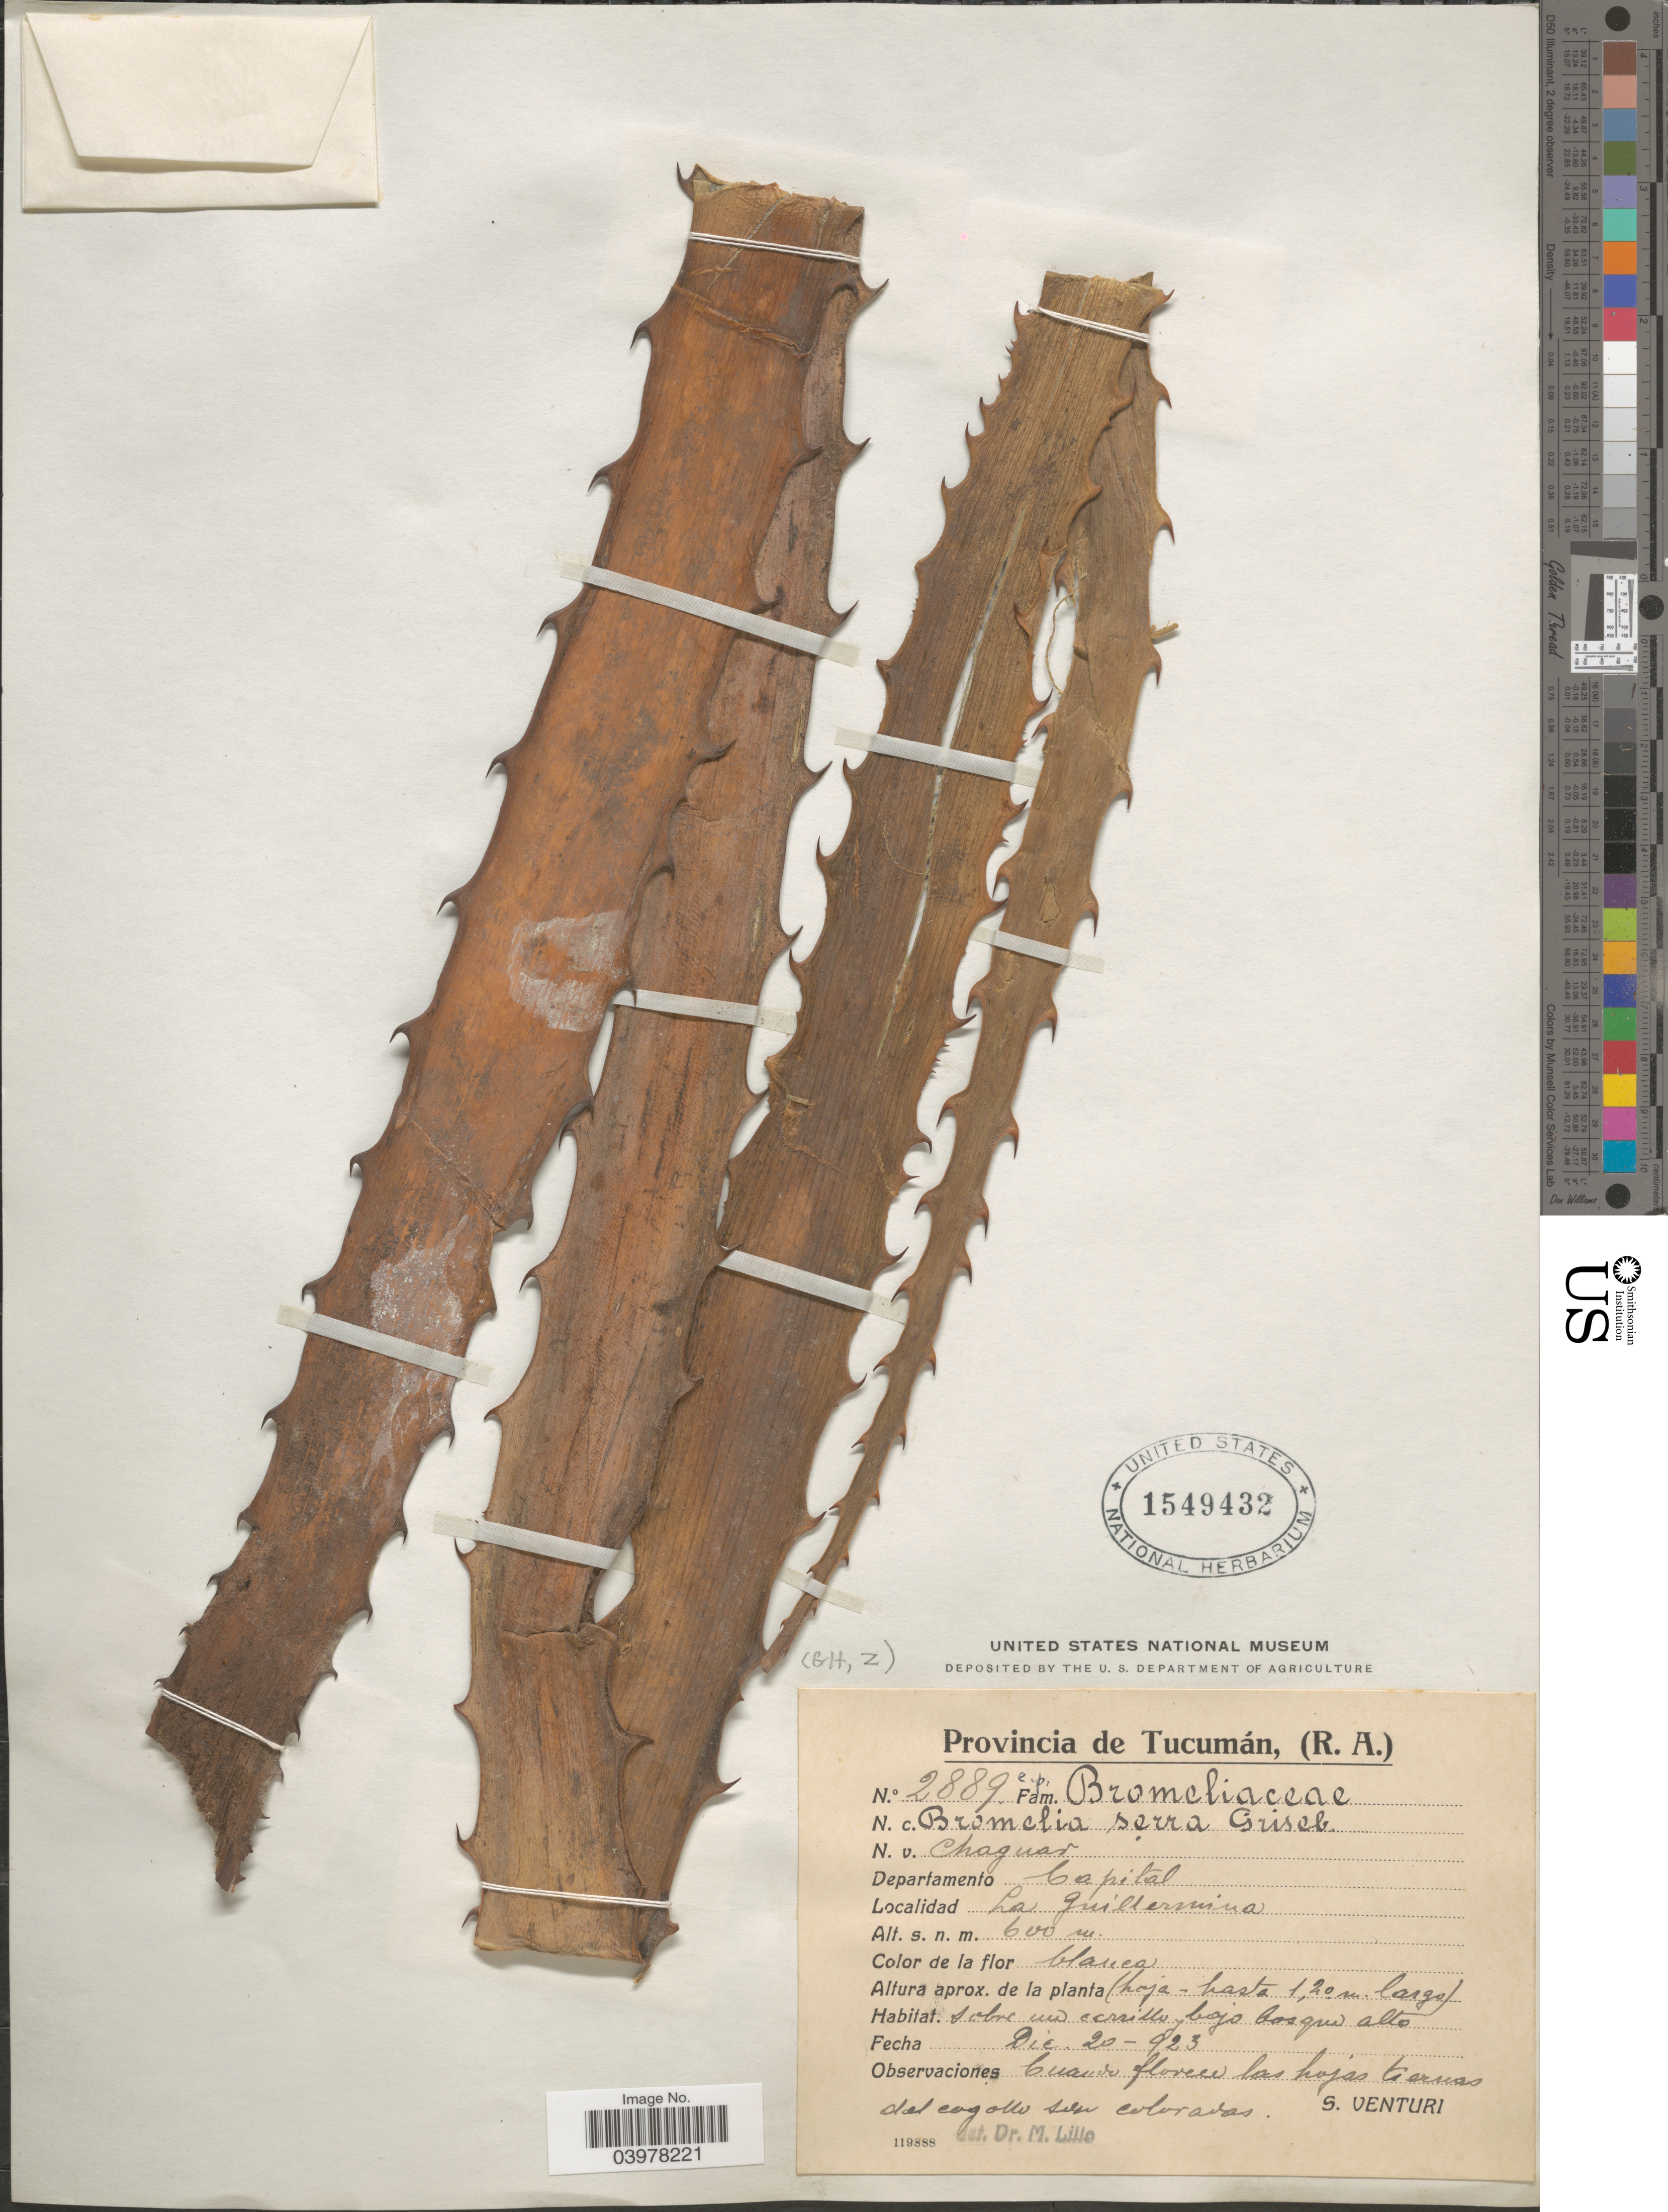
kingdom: Plantae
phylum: Tracheophyta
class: Liliopsida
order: Poales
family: Bromeliaceae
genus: Bromelia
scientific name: Bromelia serra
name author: Griseb.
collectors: S. Venturi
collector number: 2889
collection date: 1923-12-20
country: Argentina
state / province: Tucuman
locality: Departamento Capital. La Guillermina.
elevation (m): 600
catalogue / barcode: US 1549432